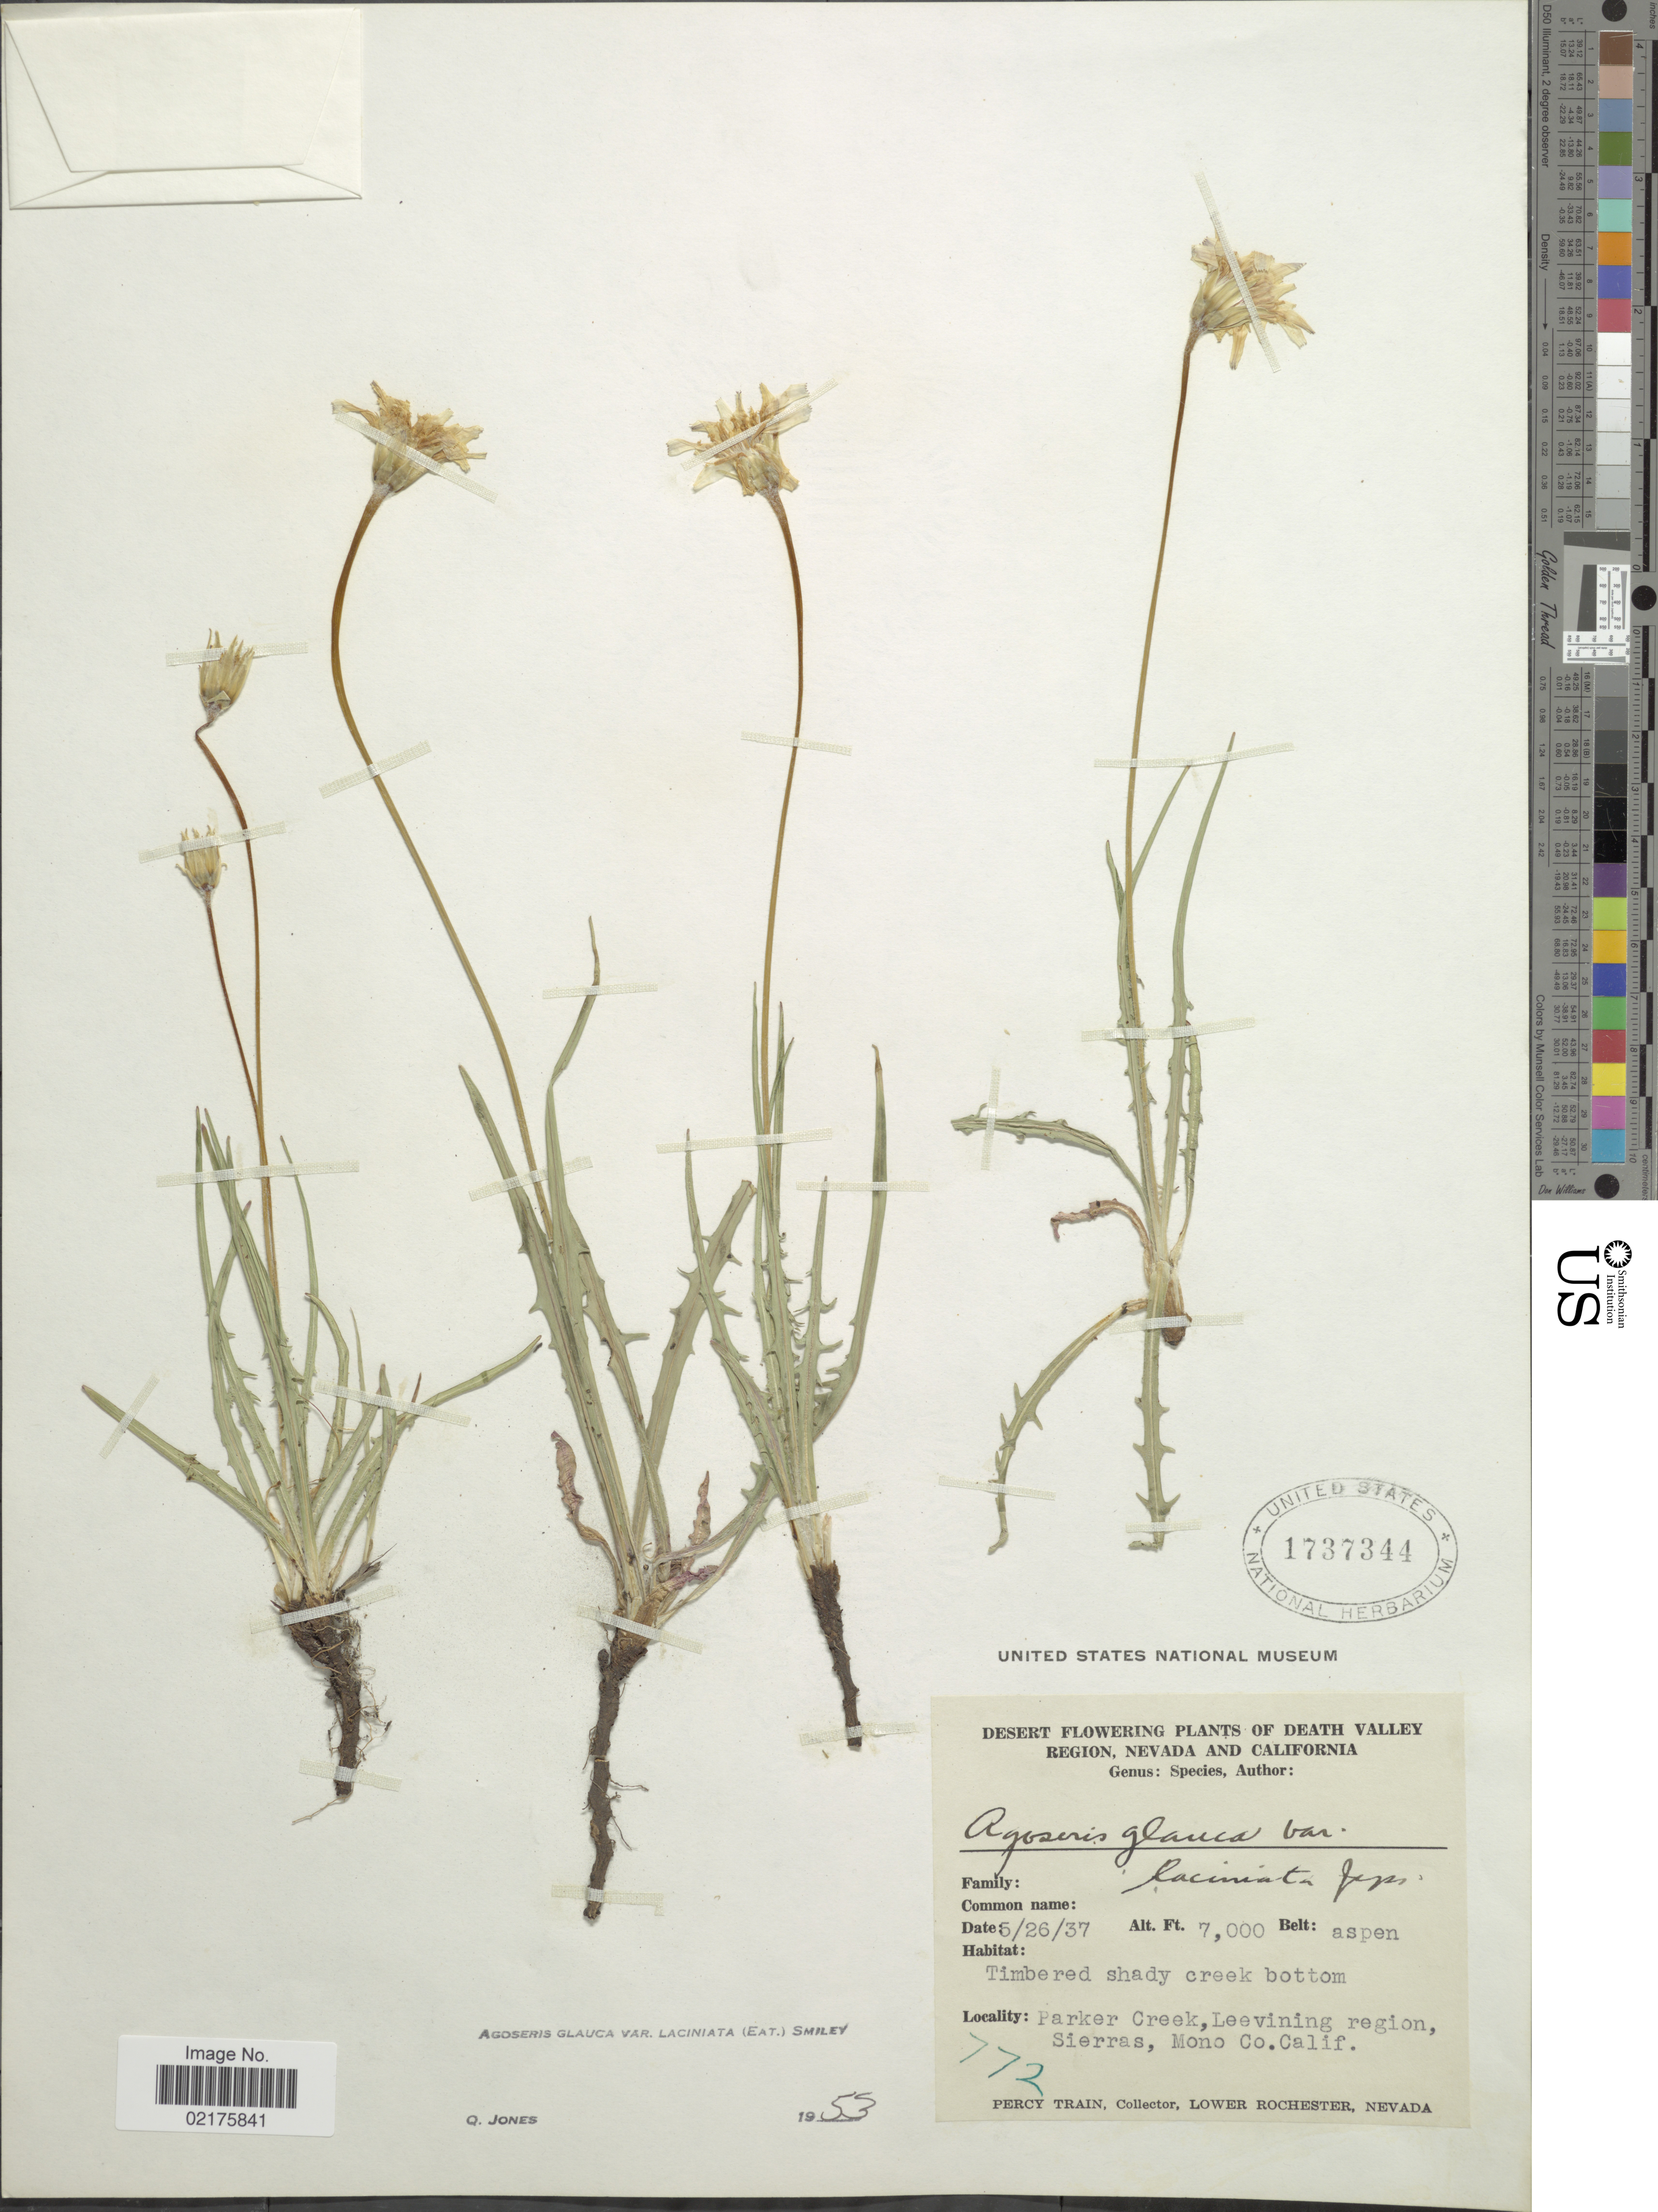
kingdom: Plantae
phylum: Tracheophyta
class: Magnoliopsida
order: Asterales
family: Asteraceae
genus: Agoseris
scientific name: Agoseris parviflora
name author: (Nutt.) D. Dietr.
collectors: P. Train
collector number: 772?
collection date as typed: Transcribed d/m/y: 26/5/37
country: United States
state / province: California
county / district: Mono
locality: Death Valley Region, Parker Creek, Leevining region, Sierras, Mono Co., Calif.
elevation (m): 2134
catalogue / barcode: US 1737344